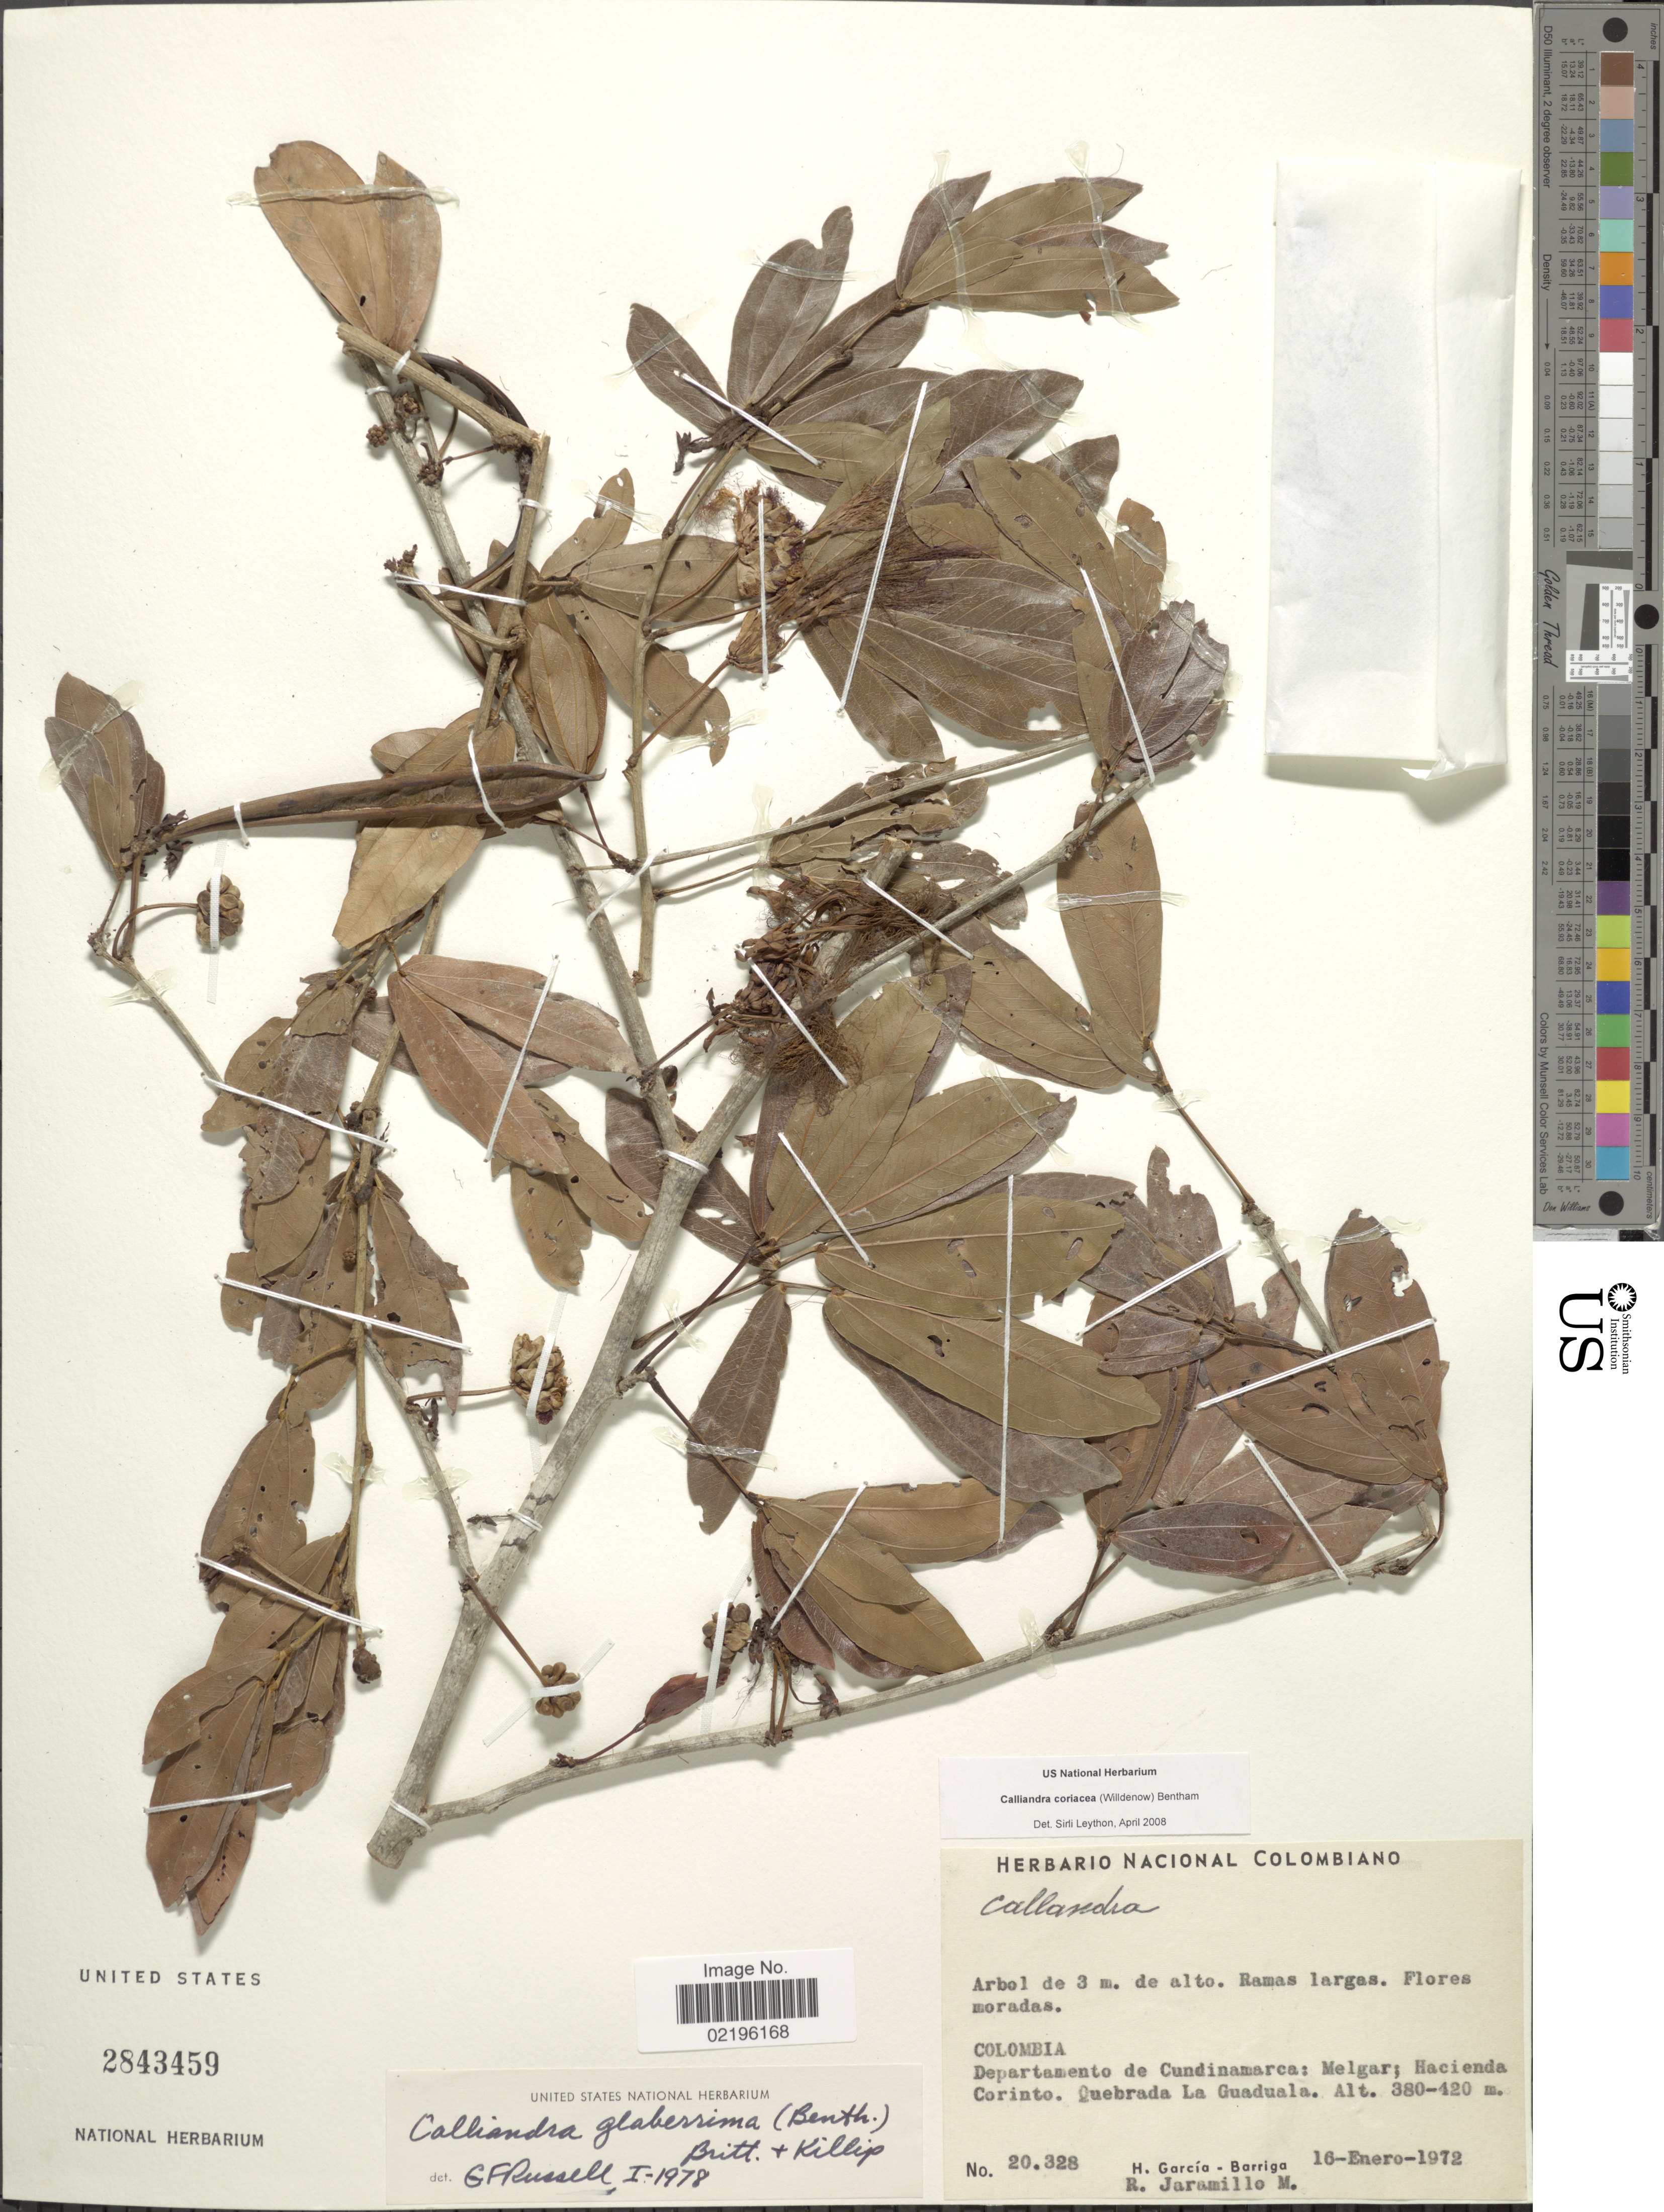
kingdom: Plantae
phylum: Tracheophyta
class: Magnoliopsida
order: Fabales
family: Fabaceae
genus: Calliandra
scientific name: Calliandra coriacea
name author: (Humb. & Bonpl. ex Willd.) Benth.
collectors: H. García Barriga & R. Jaramillo M.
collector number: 20328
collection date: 1972-01-16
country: Colombia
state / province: Cundinamarca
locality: Departamento de Cundinamarca: Melgar; Hacienda Corinto. Quebrada La Guaduala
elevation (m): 380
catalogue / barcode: US 2843459